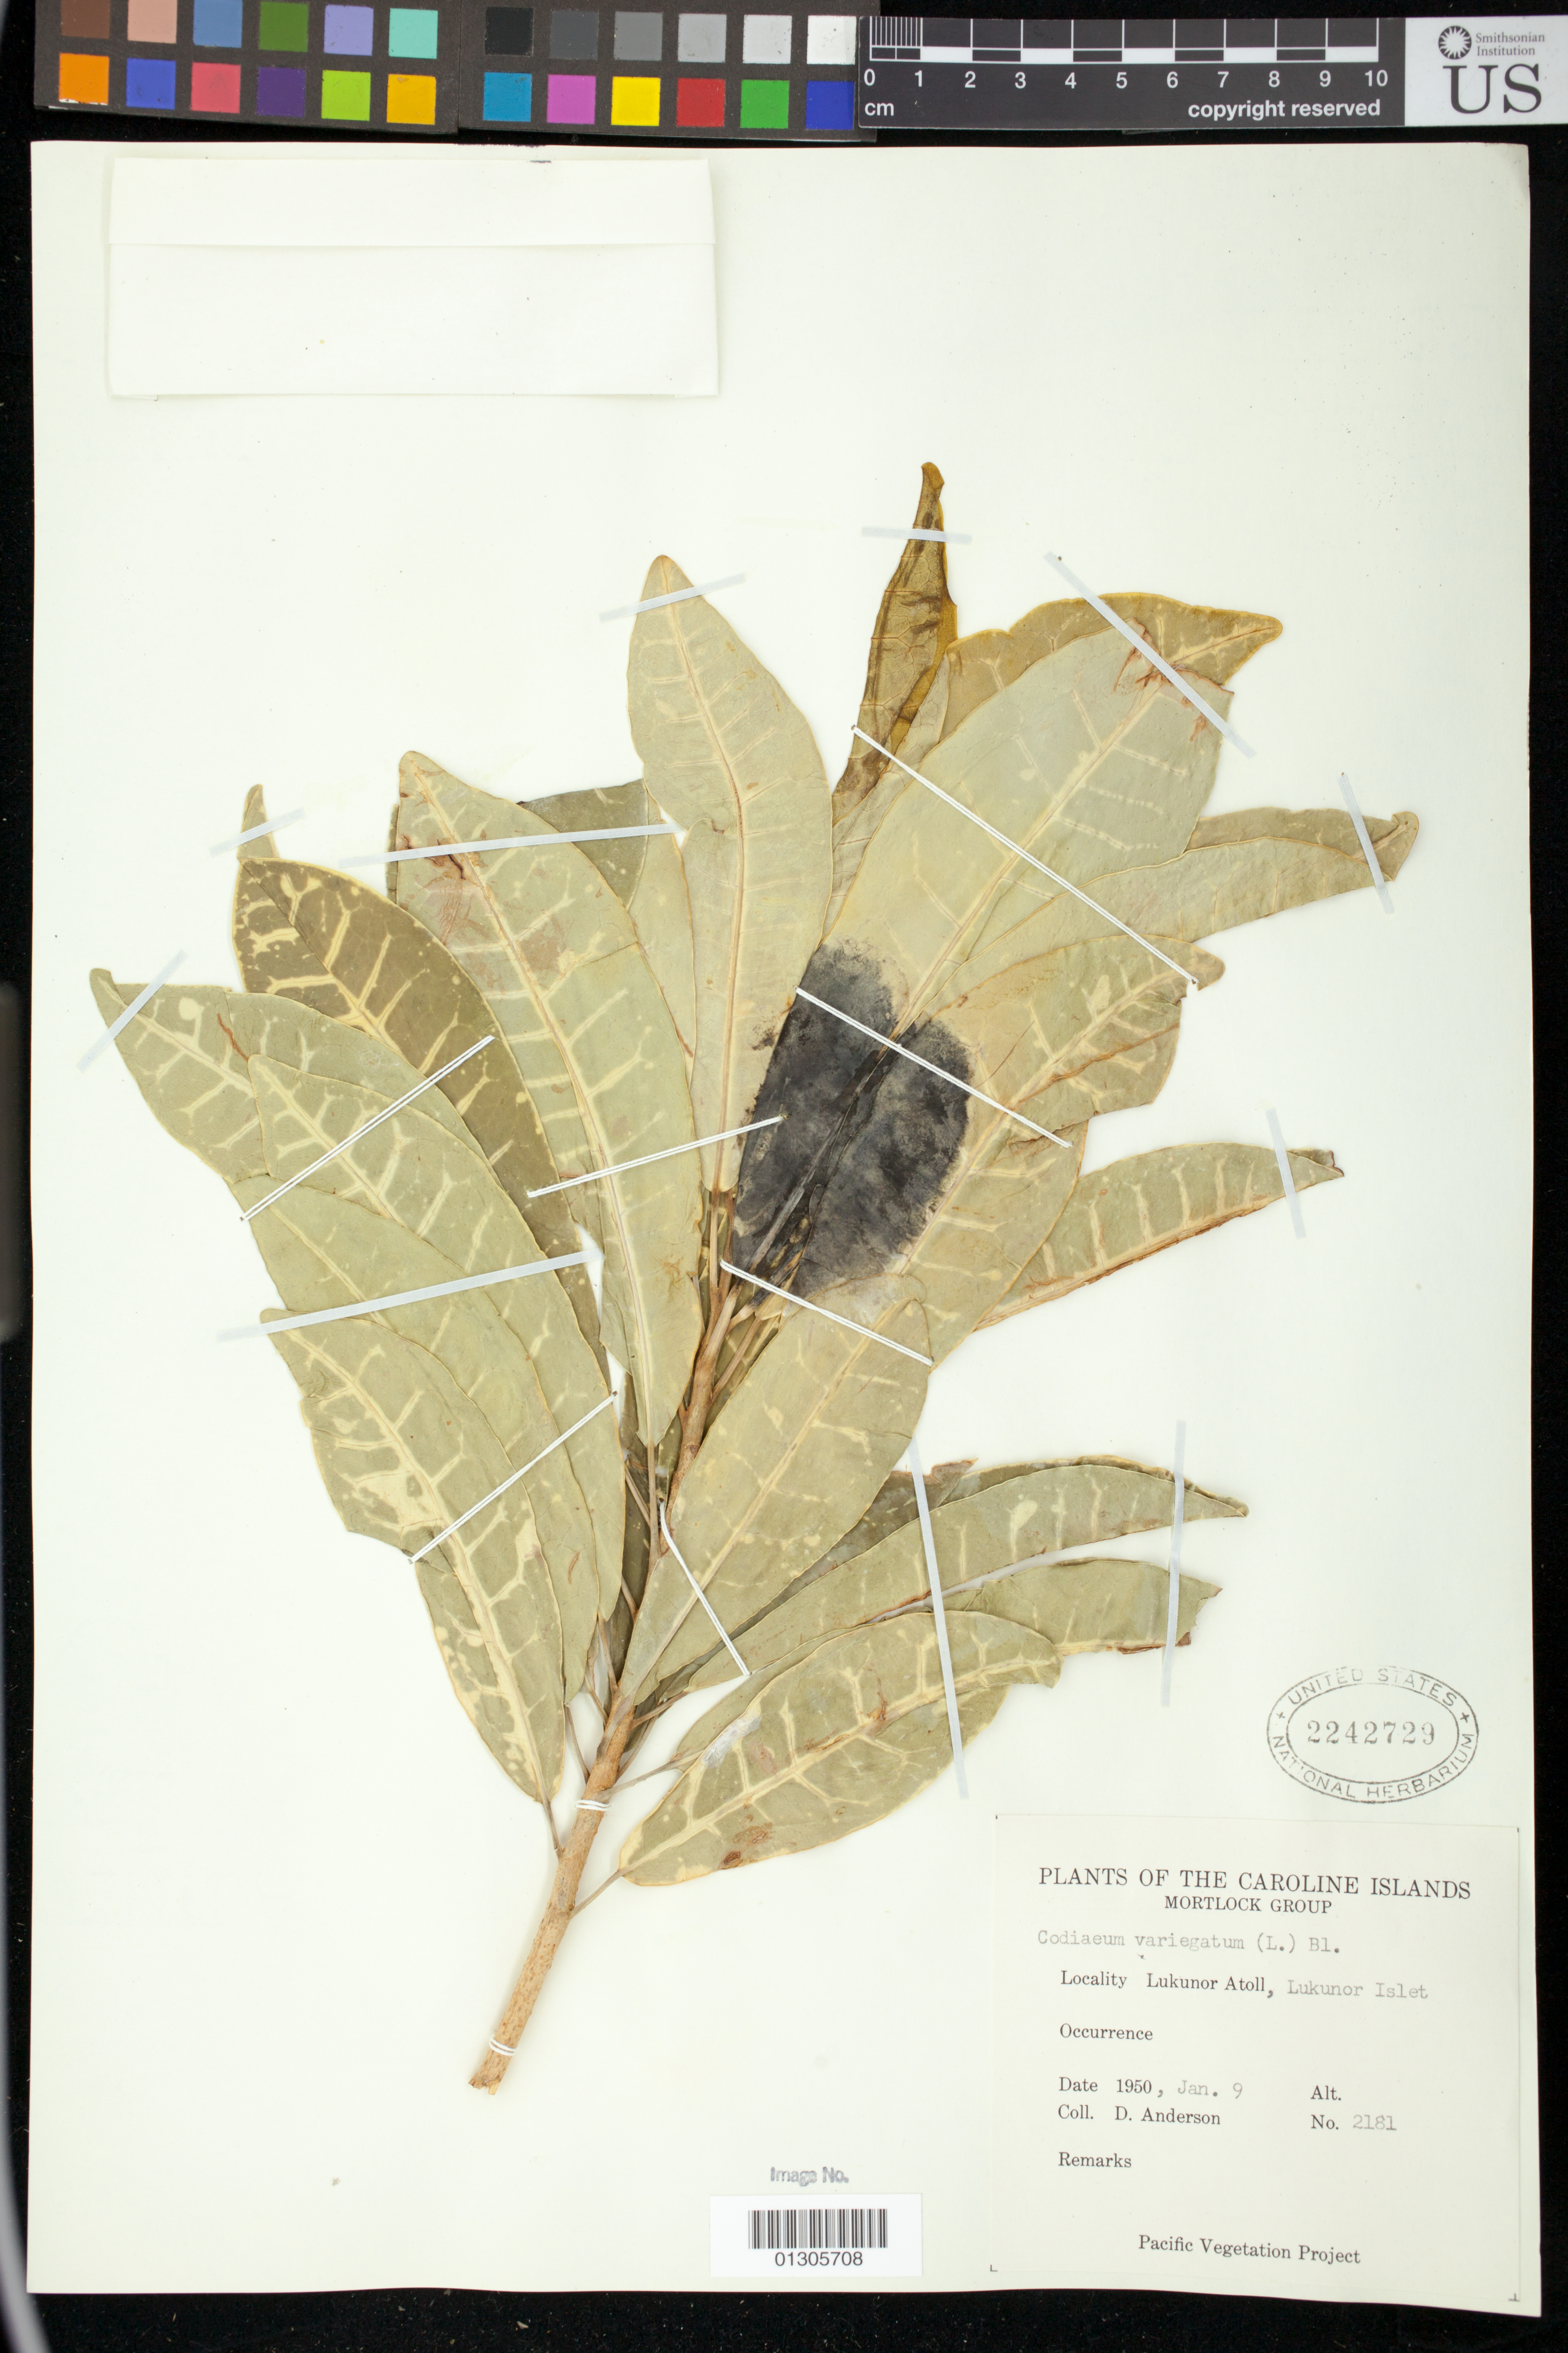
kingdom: Plantae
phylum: Tracheophyta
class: Magnoliopsida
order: Malpighiales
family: Euphorbiaceae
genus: Codiaeum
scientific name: Codiaeum variegatum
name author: (L.) Rumph. ex A. Juss.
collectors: D. Anderson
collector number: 2181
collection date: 1950-01-09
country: Micronesia, Federated States of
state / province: Mortlock Group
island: Lukunor Atoll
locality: Luunor Atoll, Lukunor Islet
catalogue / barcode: US 2242729